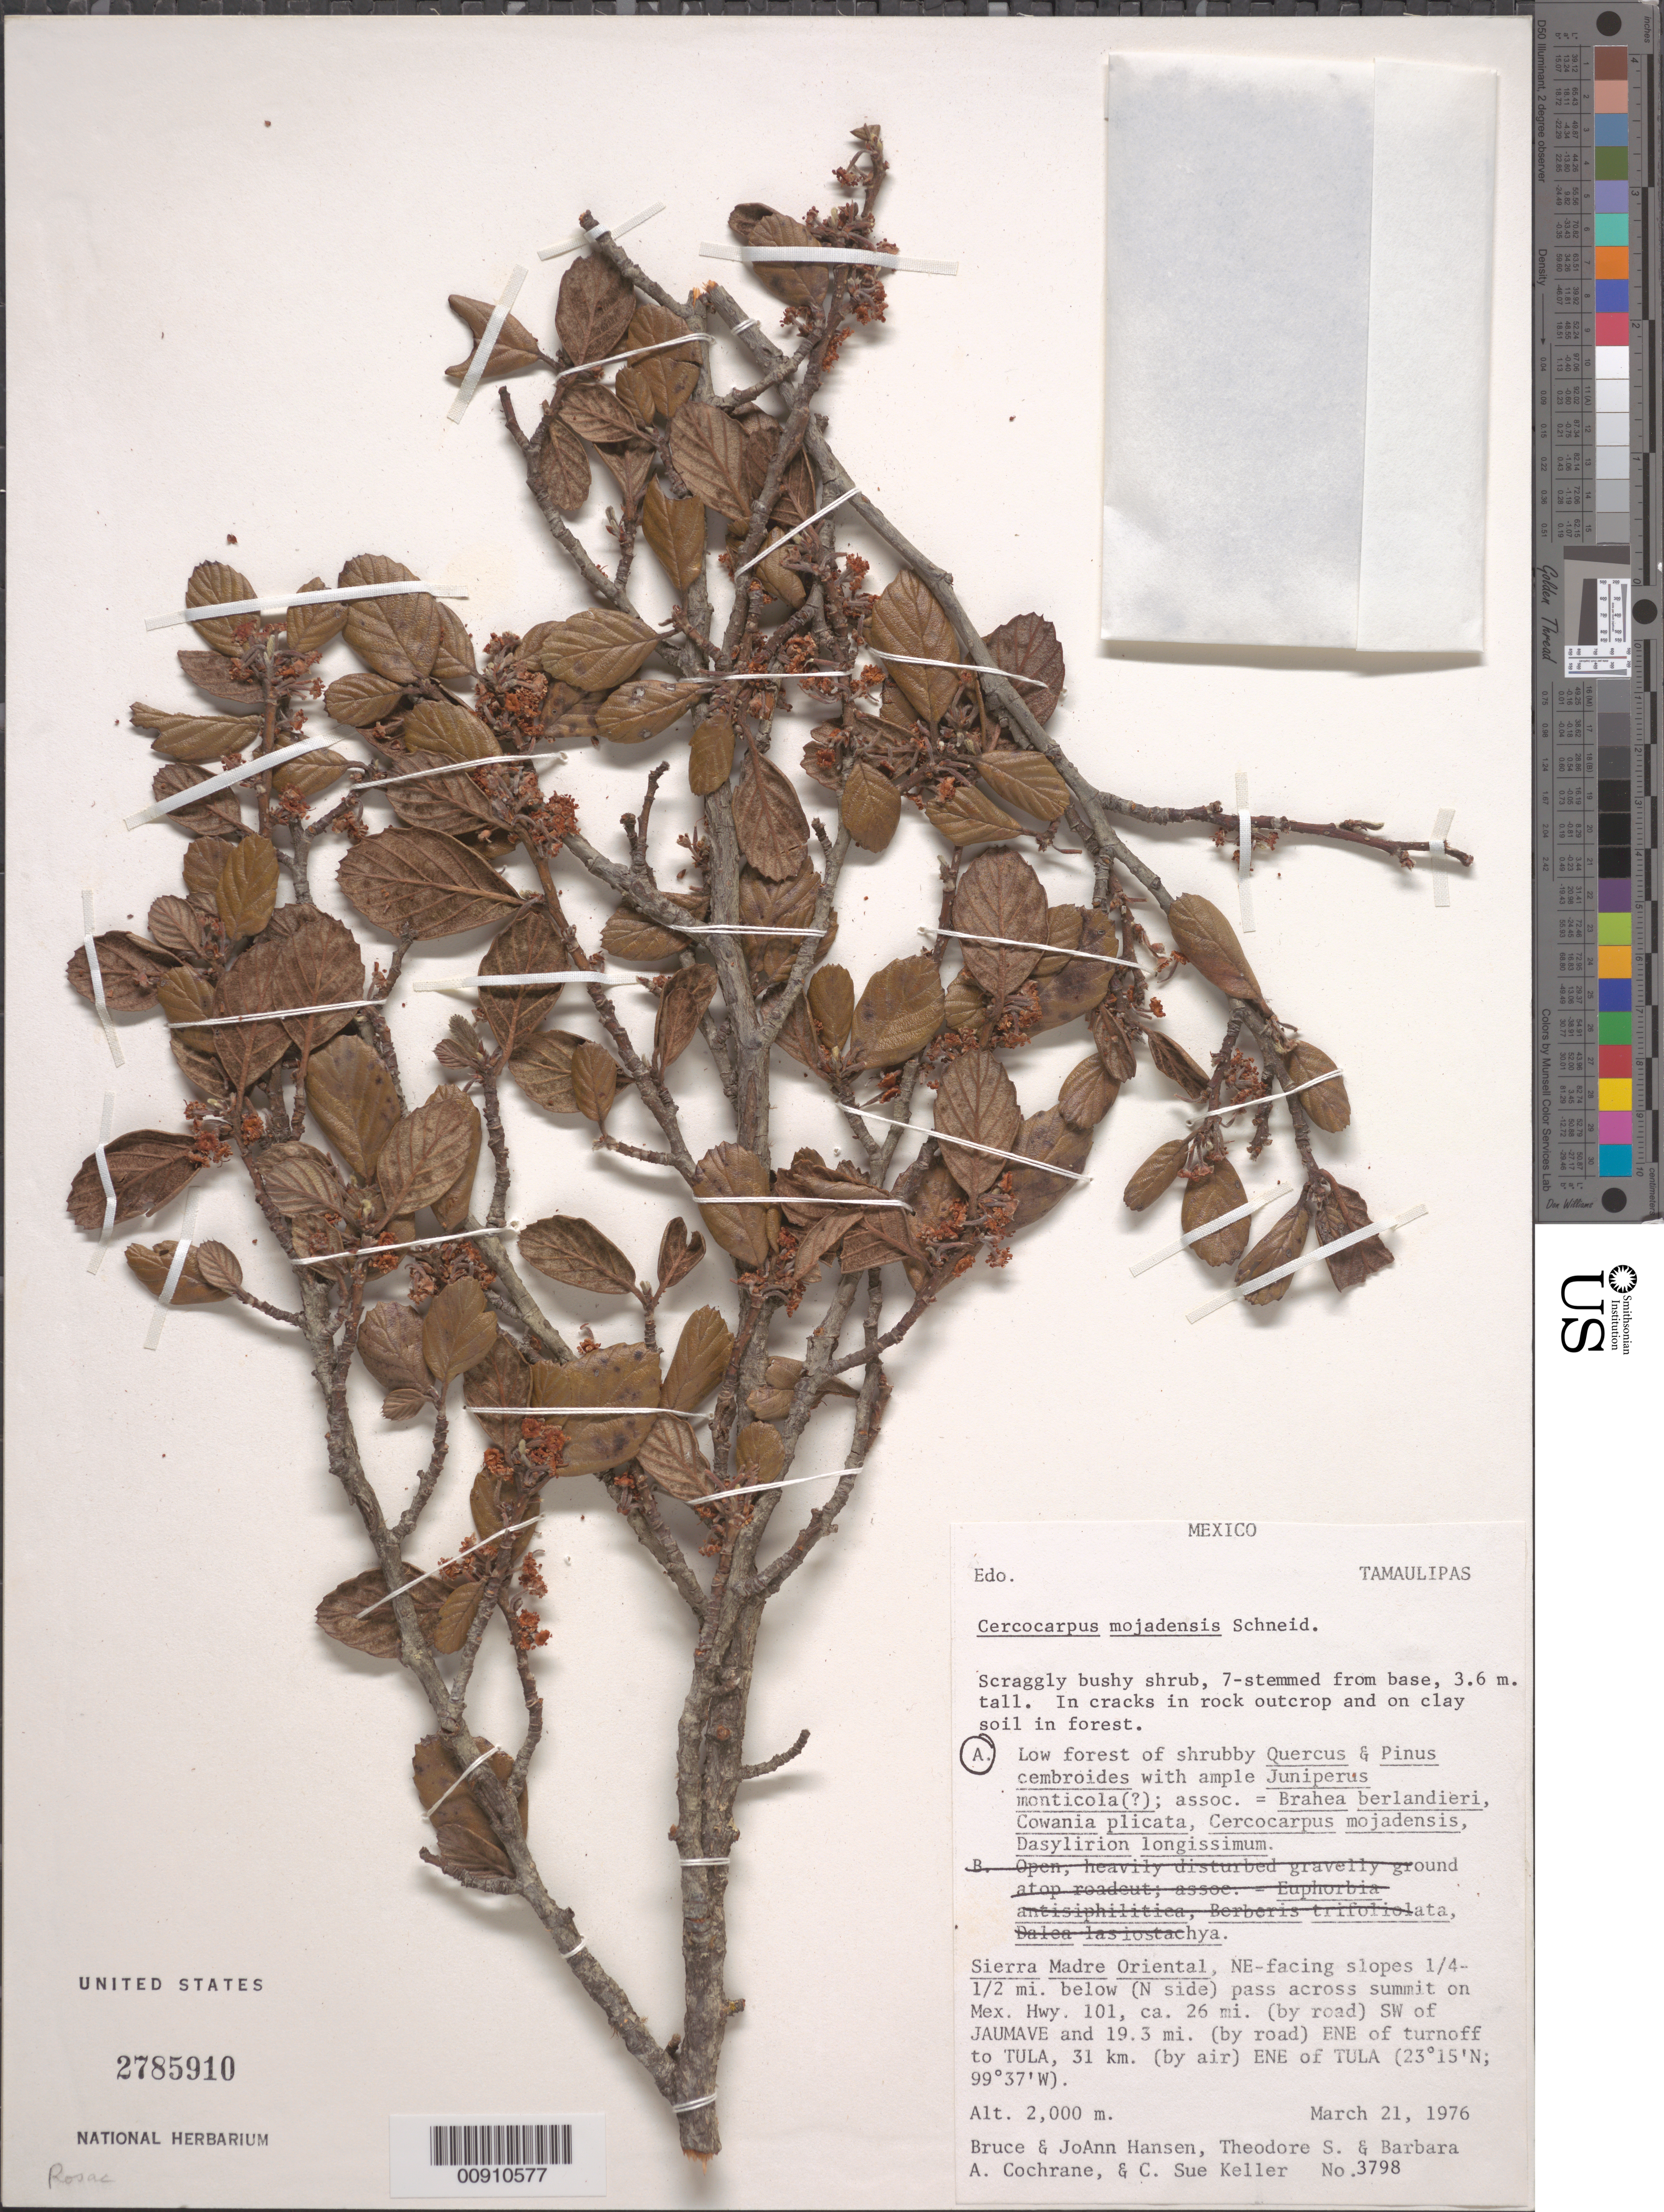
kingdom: Plantae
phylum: Tracheophyta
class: Magnoliopsida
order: Rosales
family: Rosaceae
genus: Cercocarpus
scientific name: Cercocarpus mojadensis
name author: C.K. Schneid.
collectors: B. Hansen, J. Hansen, T. Cochrane, B. Cochrane & C. S. Keller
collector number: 3798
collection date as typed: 21 Mar 1976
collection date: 1976-03-21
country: Mexico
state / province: Tamaulipas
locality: Sierra Madre Oriental, NE-facing slopes ¼-½ mi. below (N side) pass across summit on Mex. Hwy. 101, ca. 26 mi. (by road) SW of Jaumave and 19.3 mi. (by road) ENE of turnoff to Tula, 31 km. (by air) ENE of Tula.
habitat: In cracks in rock outcrop and on clay soil forest. Low forest on shrubby Quercus & Pinus cembroides with ample Juniperus monticola (?); assoc. = Brahea berlandieri, Cowania plicata, Cercocarpus mojadensis, Dasylirion longissimum.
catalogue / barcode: US 2785910